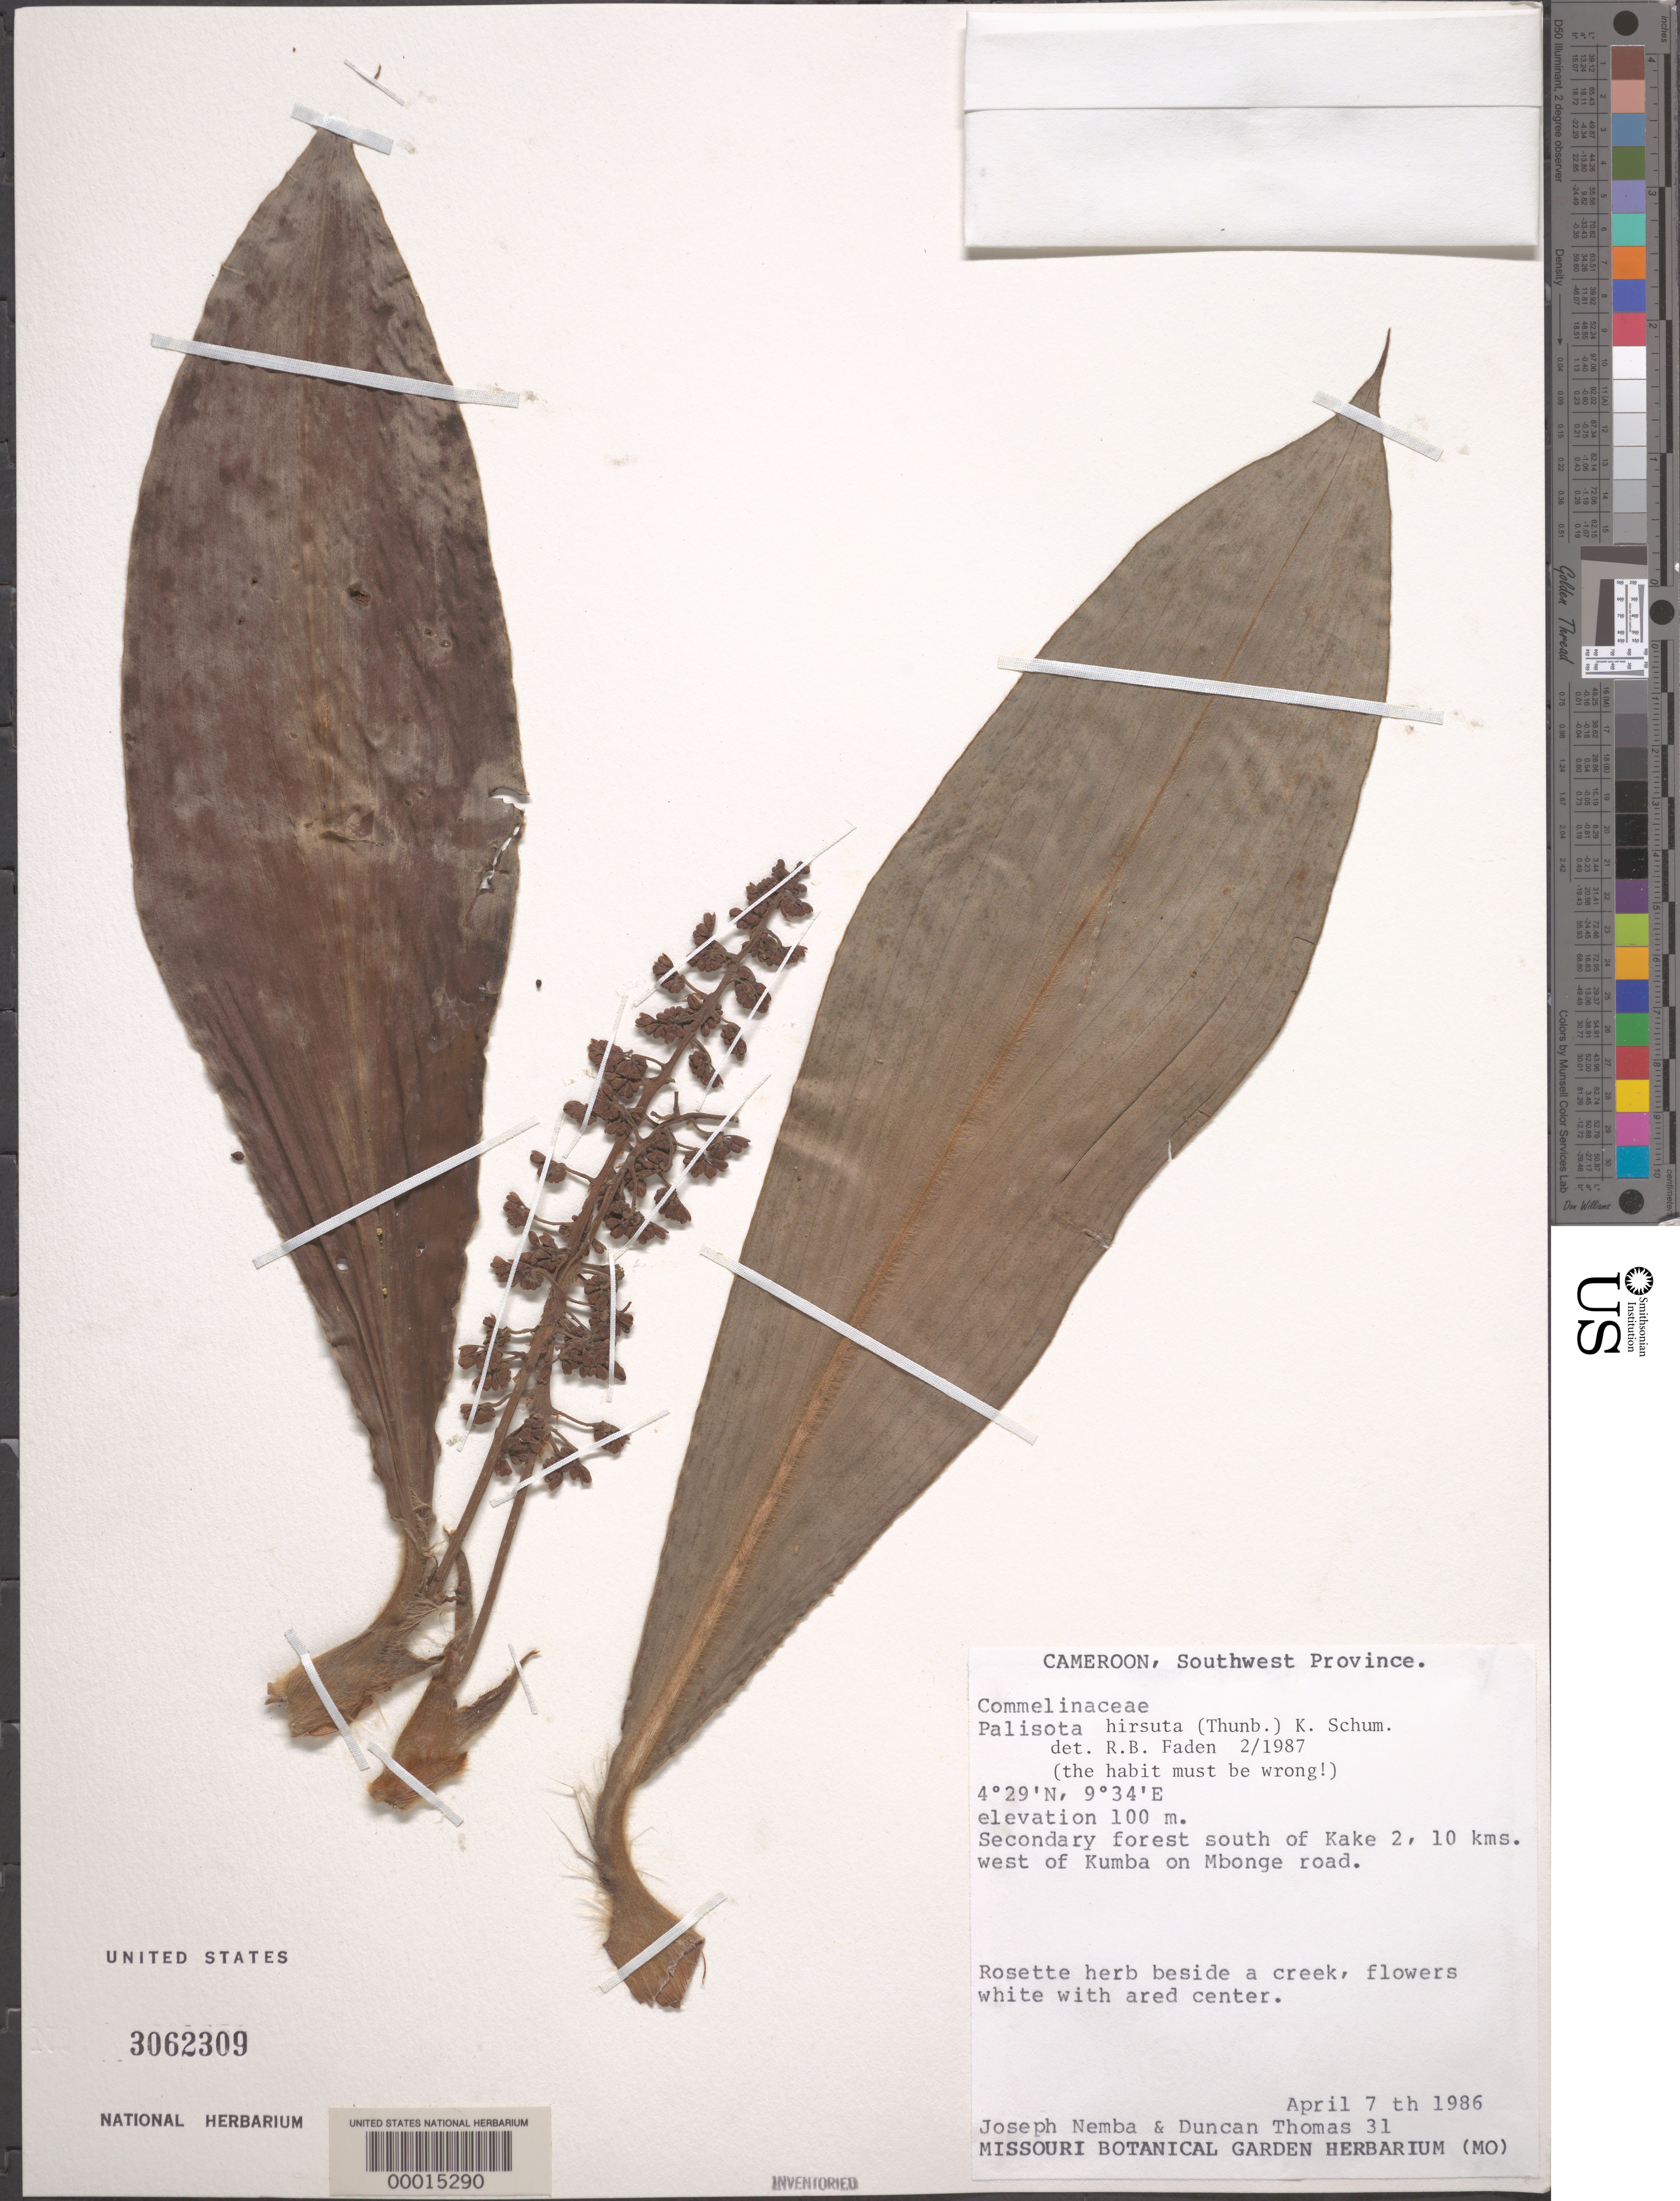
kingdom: Plantae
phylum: Tracheophyta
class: Liliopsida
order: Commelinales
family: Commelinaceae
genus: Palisota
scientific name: Palisota hirsuta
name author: (Thunb.) K. Schum.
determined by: Faden, Robert B., (US), Smithsonian Institution - National Museum of Natural History (UNITED STATES)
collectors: J. Nemba & D. W. Thomas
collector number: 31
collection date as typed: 07 Apr 1986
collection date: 1986-04-07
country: Cameroon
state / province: Sud-Ouest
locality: S of lake 2, 10 kms w of kmba on mbonge rd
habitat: Beside creek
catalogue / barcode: US 3062309